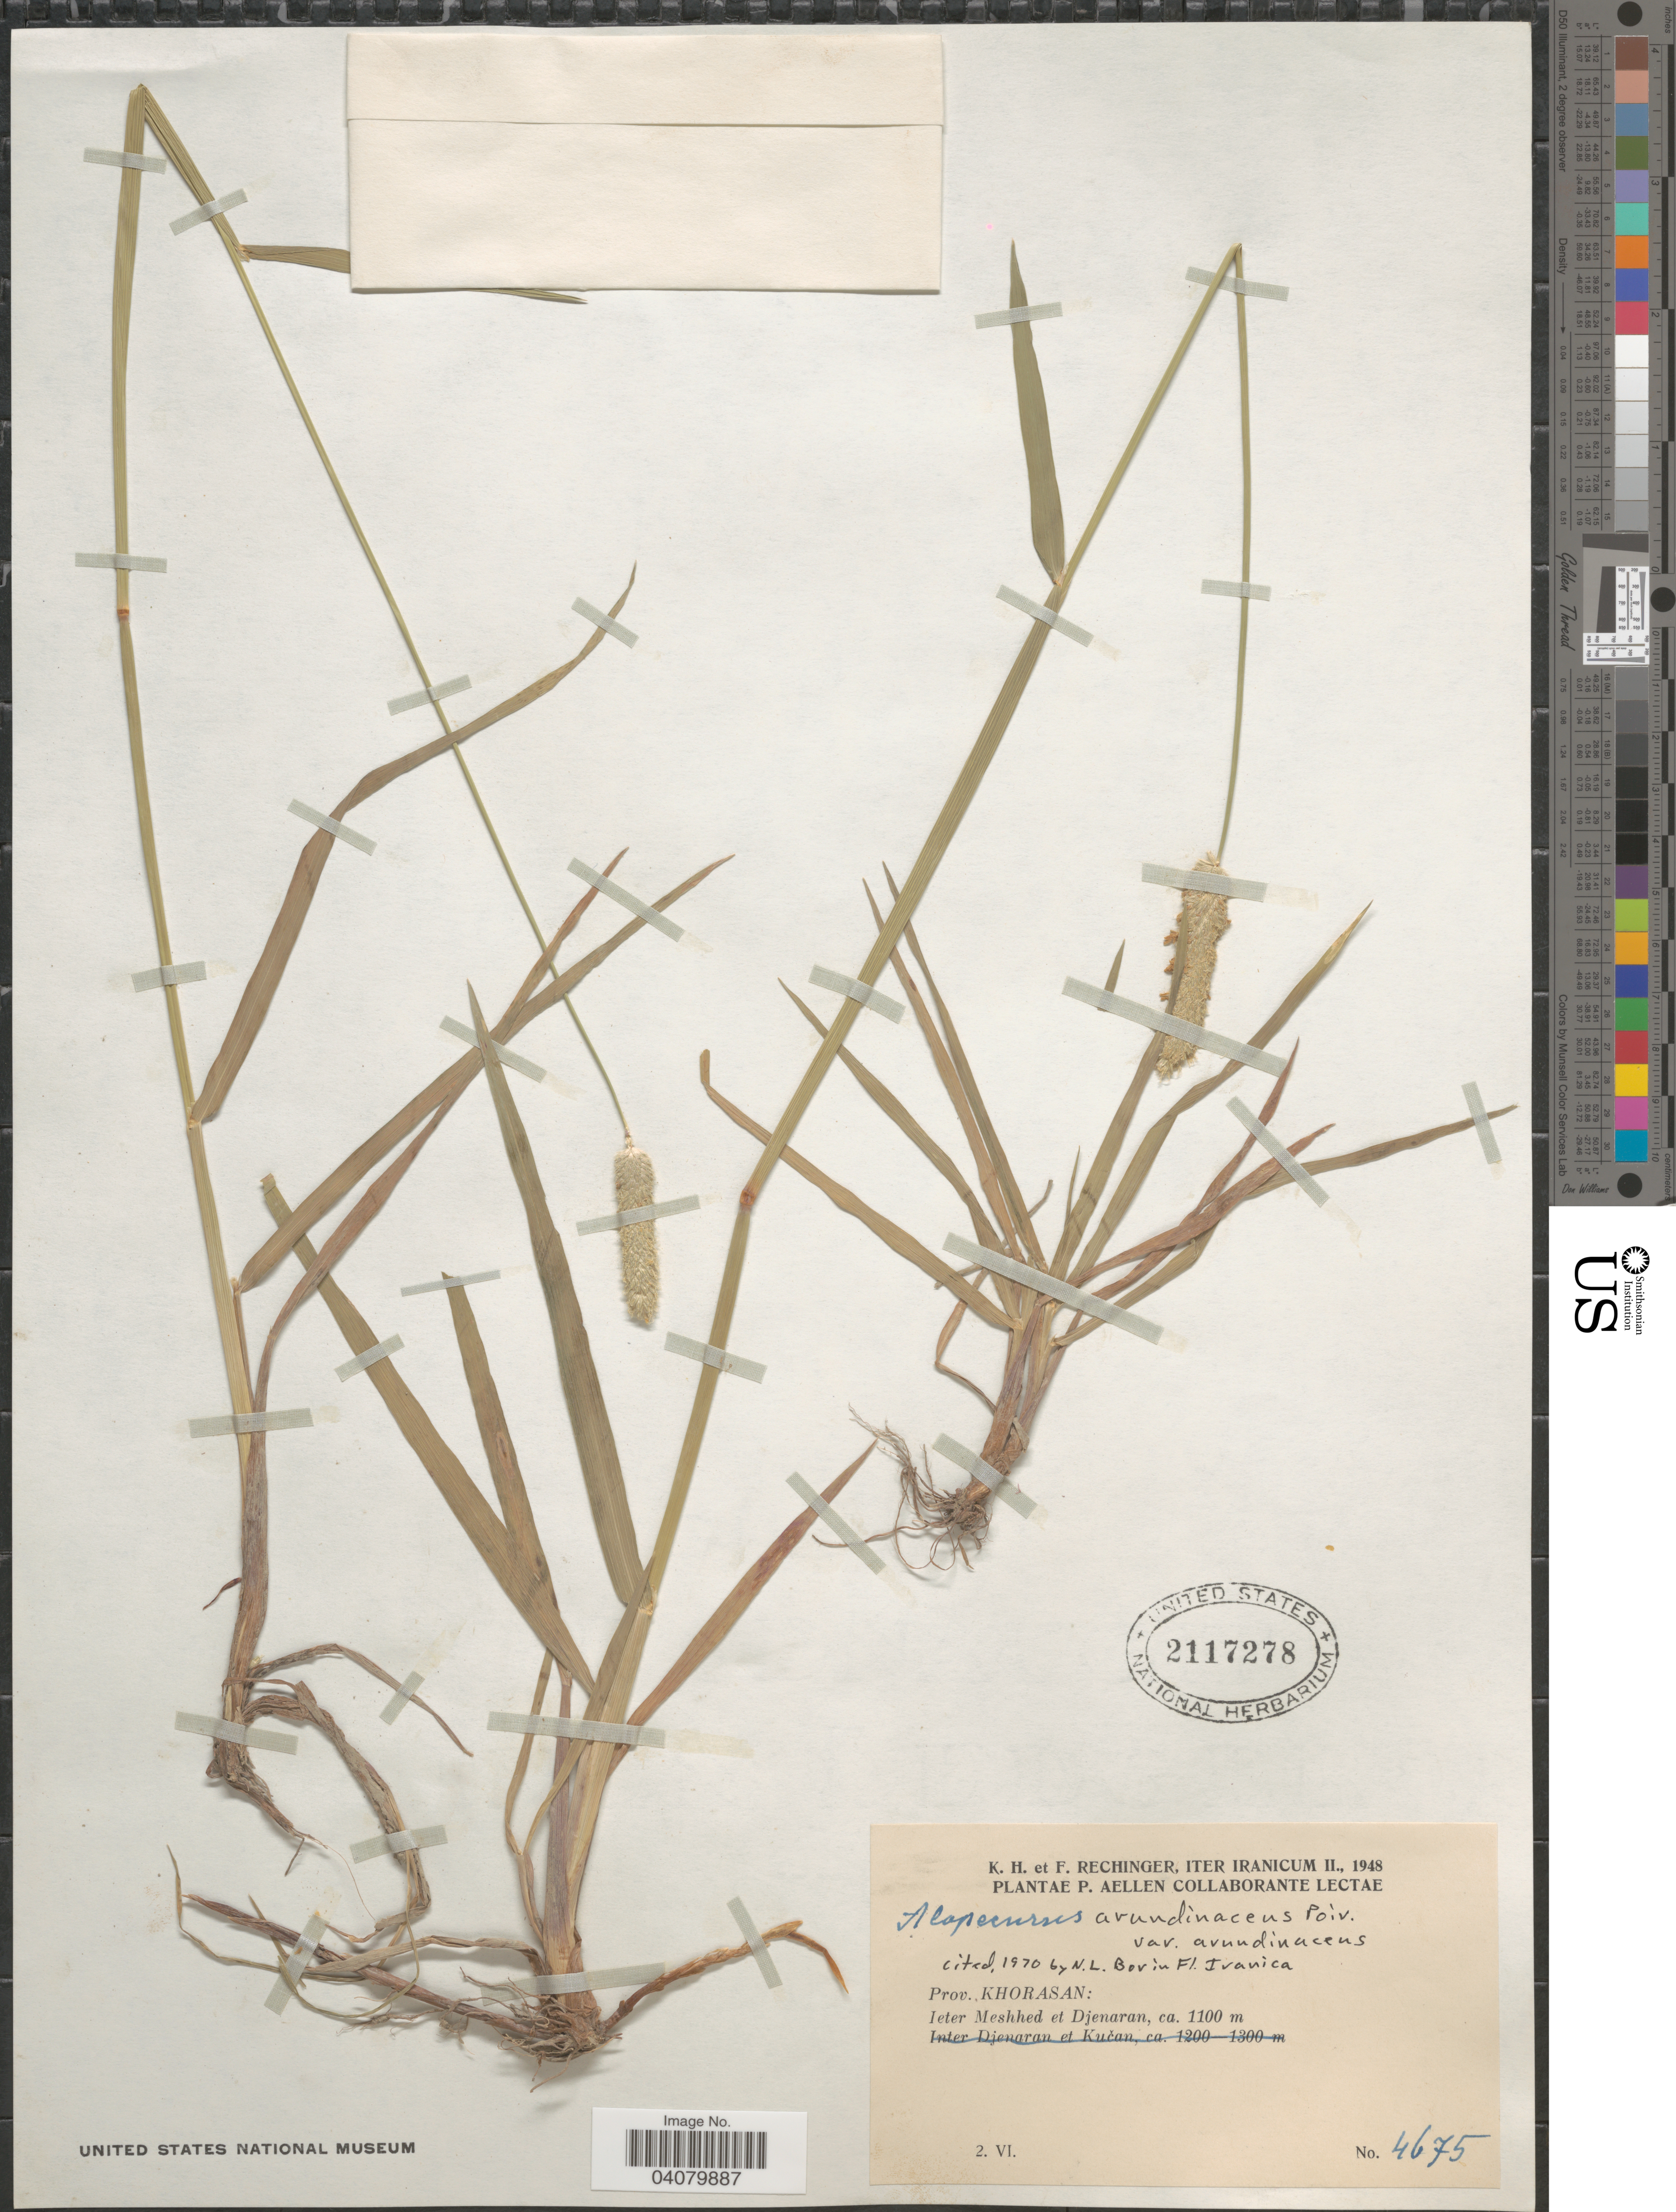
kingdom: Plantae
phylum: Tracheophyta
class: Liliopsida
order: Poales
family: Poaceae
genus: Alopecurus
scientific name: Alopecurus arundinaceus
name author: Poir.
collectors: K. H. Rechinger & F. Rechinger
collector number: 4675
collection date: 1948-06-02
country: Iran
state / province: Khorasan [obsolete]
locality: Iter Iranicum II., 1948. Ieter Meshhed et Djenaran.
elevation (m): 1100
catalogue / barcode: US 2117278